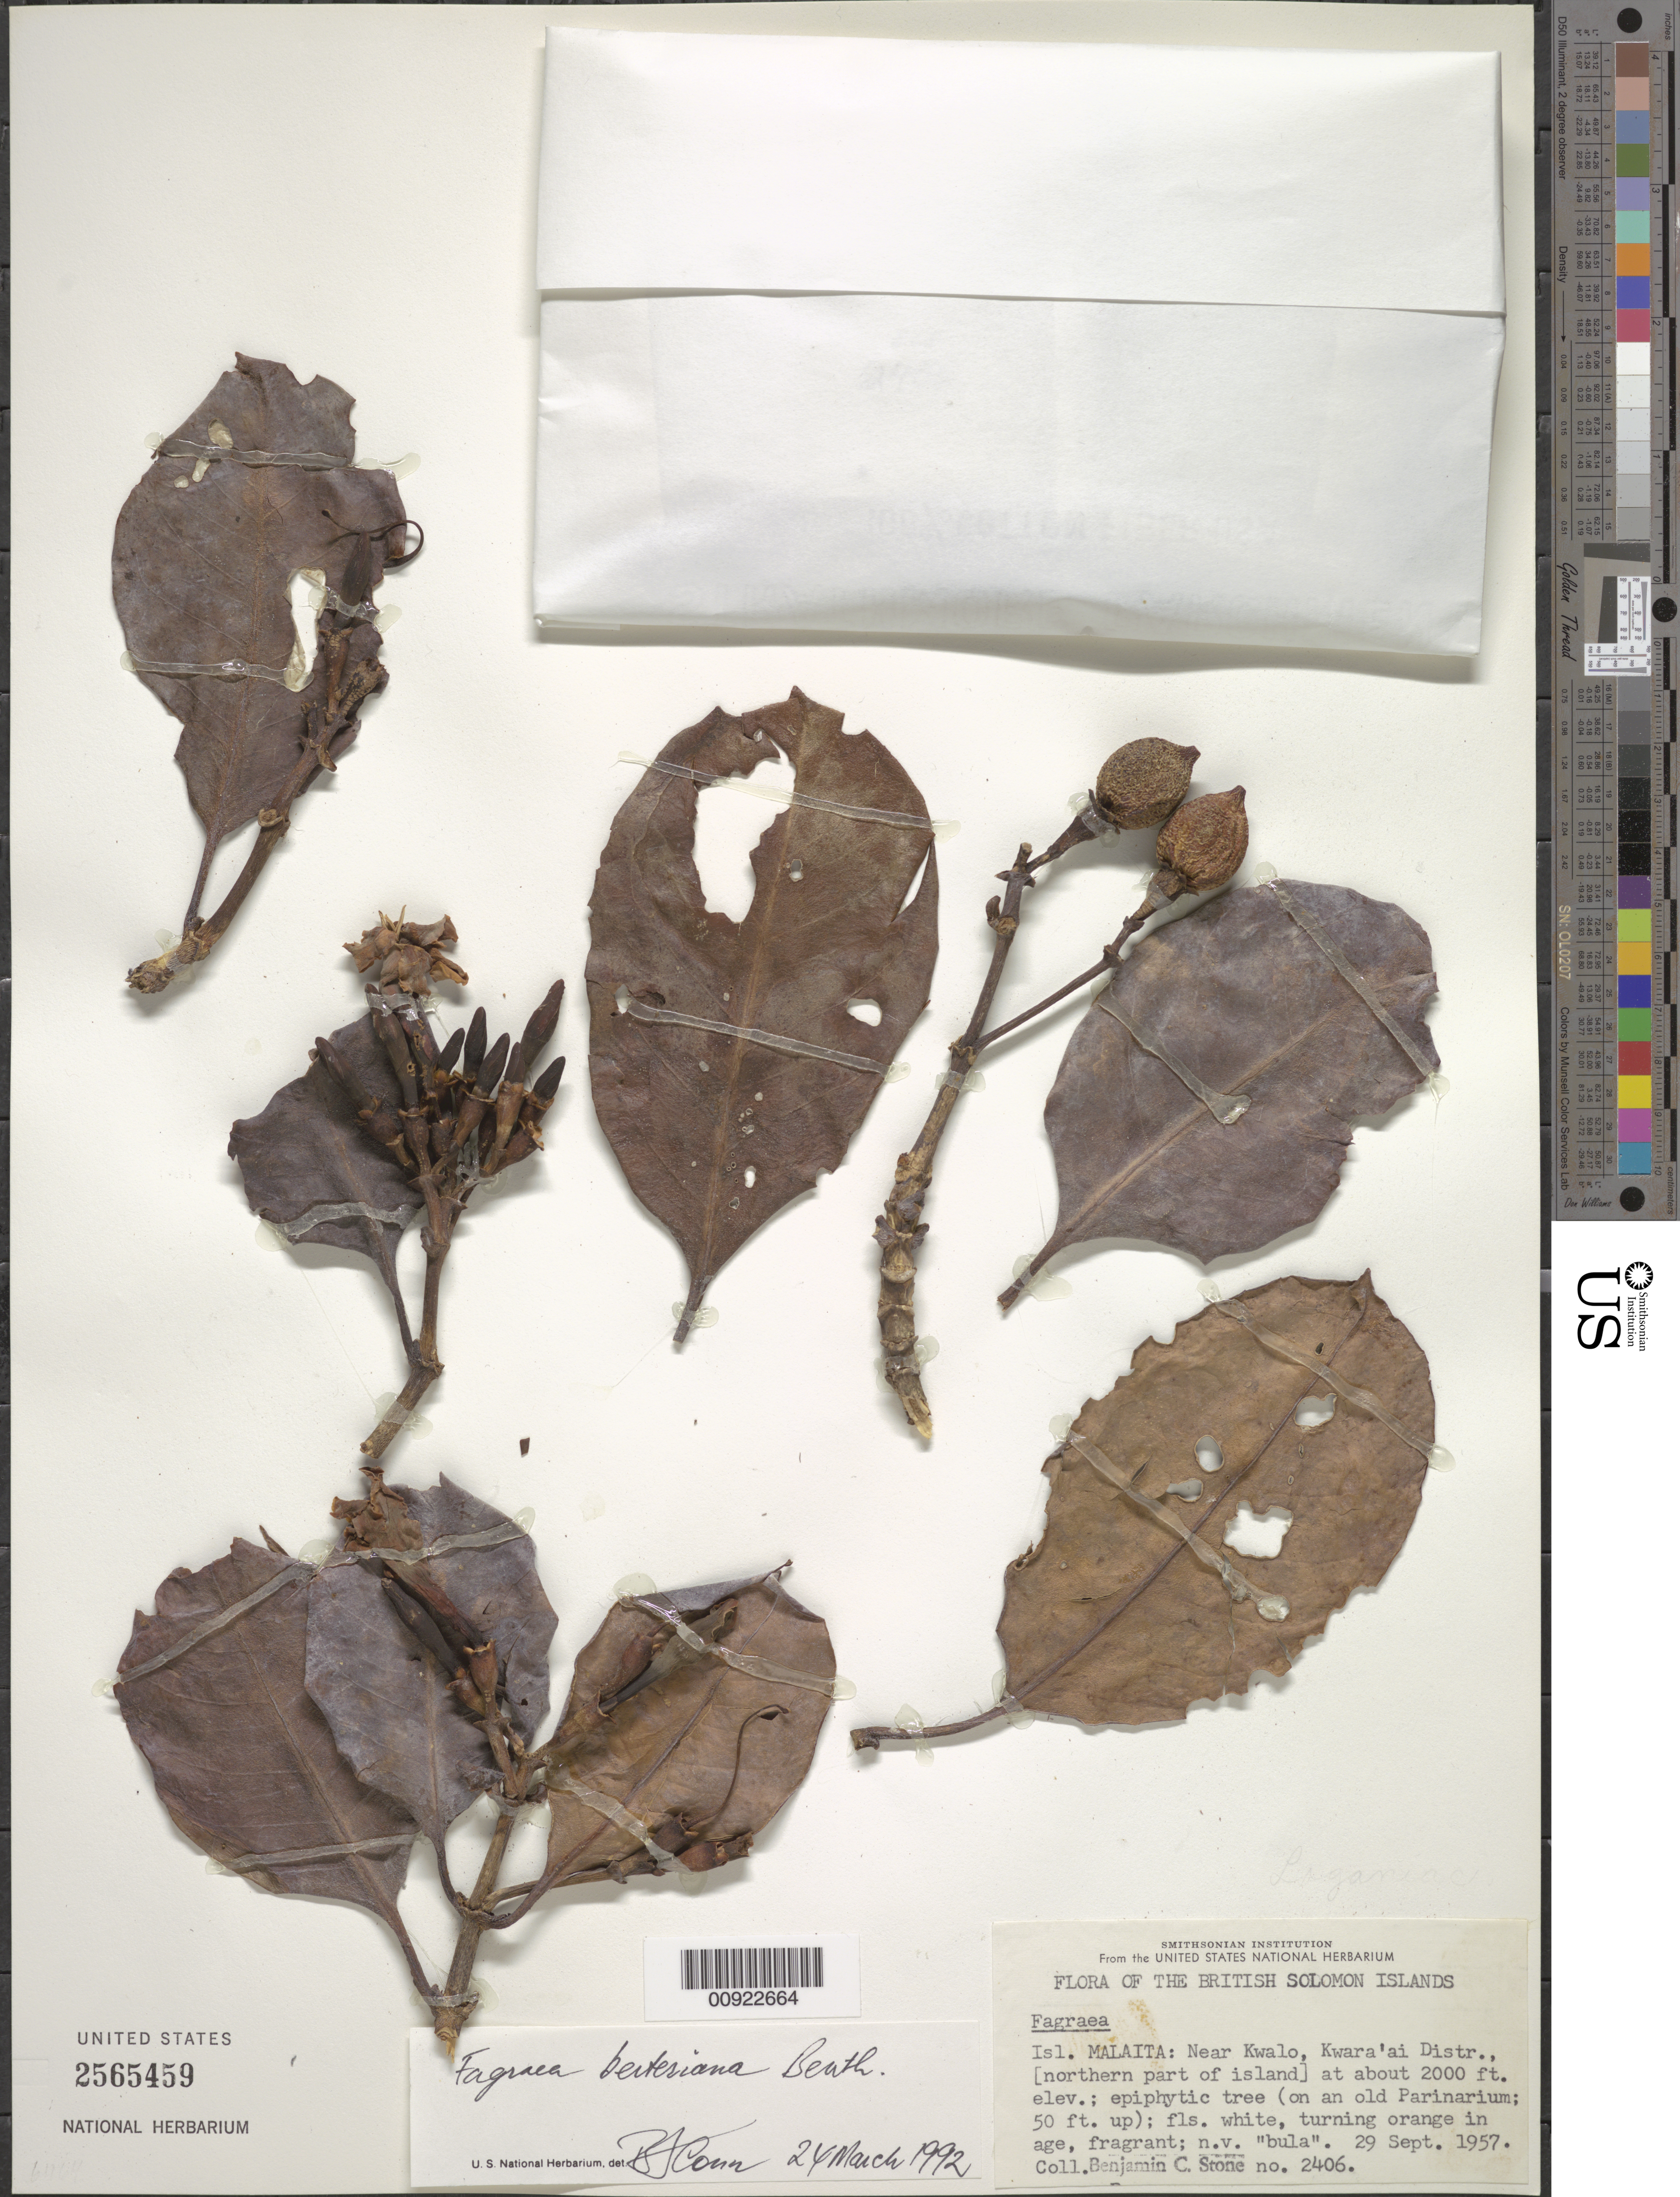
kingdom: Plantae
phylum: Tracheophyta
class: Magnoliopsida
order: Gentianales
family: Gentianaceae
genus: Fagraea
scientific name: Fagraea berteroana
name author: A. Gray ex Benth.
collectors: B. C. Stone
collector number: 2406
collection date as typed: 29 Sep 1957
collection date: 1957-09-29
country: Solomon Islands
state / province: Malaita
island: Malaita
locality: N part of island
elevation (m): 610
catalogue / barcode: US 2565459